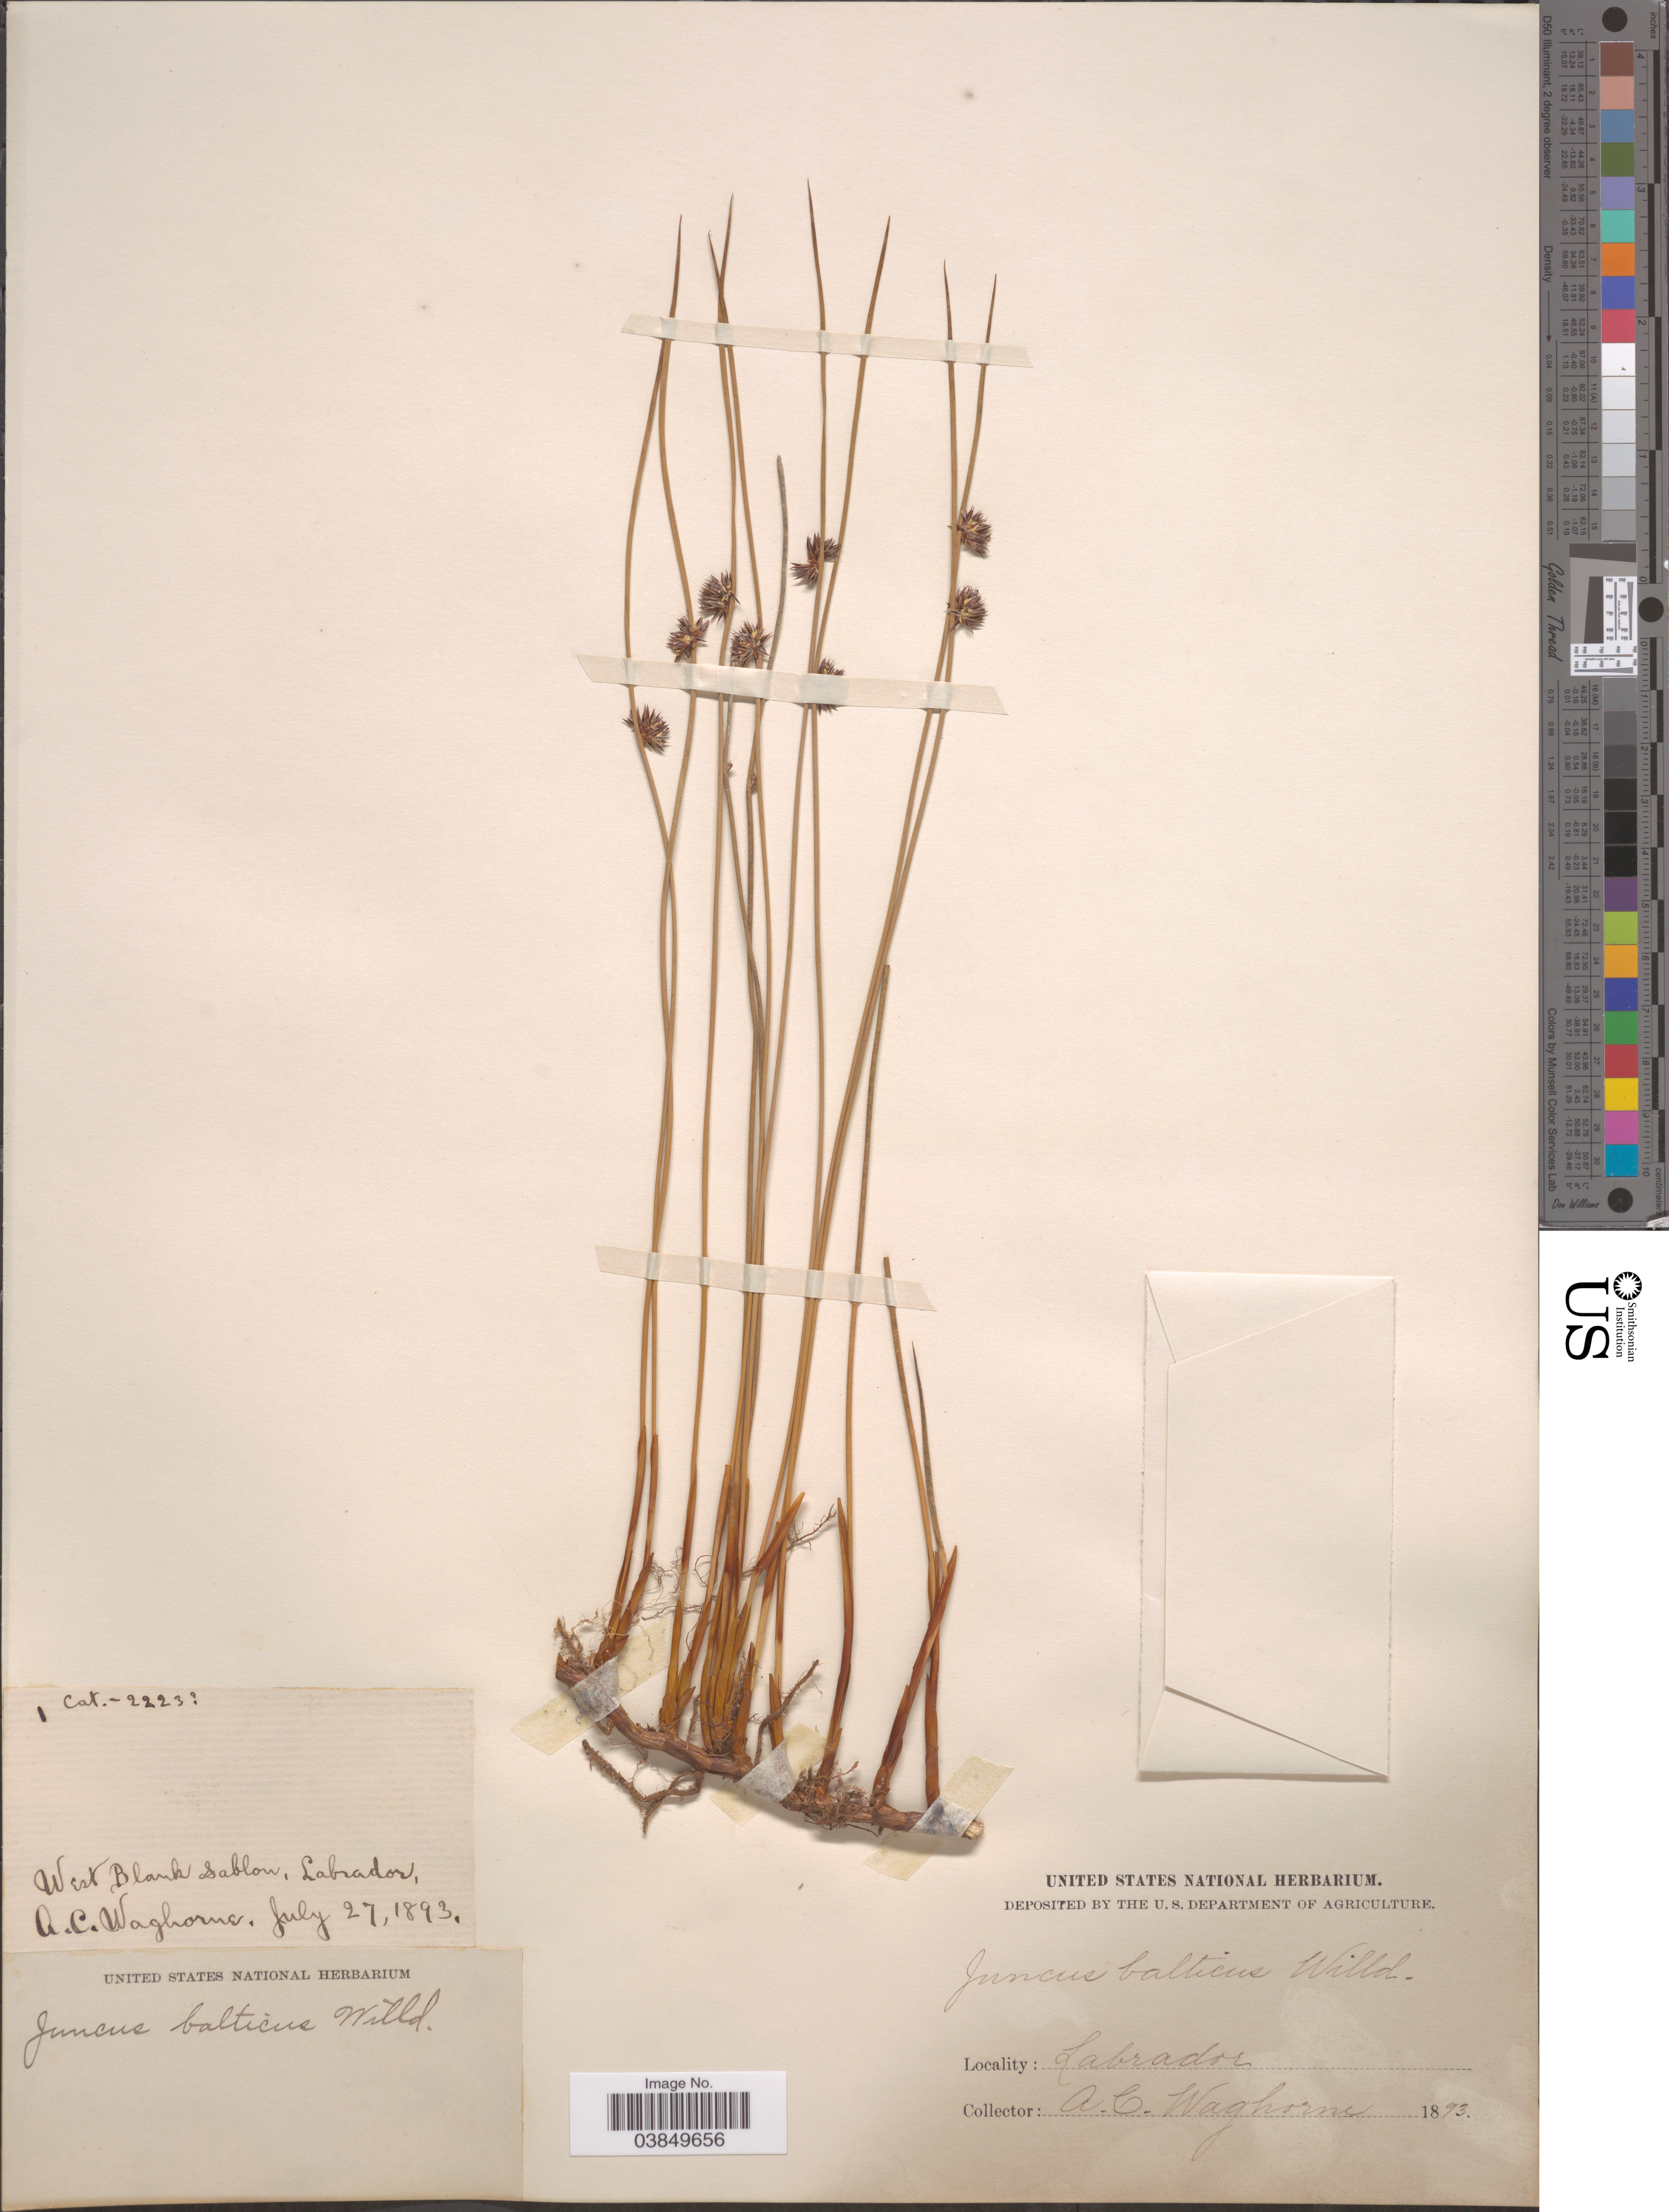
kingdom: Plantae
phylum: Tracheophyta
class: Liliopsida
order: Poales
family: Juncaceae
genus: Juncus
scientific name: Juncus balticus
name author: Willd.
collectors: A. Waghorne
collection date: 1893-07-27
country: Canada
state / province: Newfoundland and Labrador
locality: West Blank Sablon, Labrador.